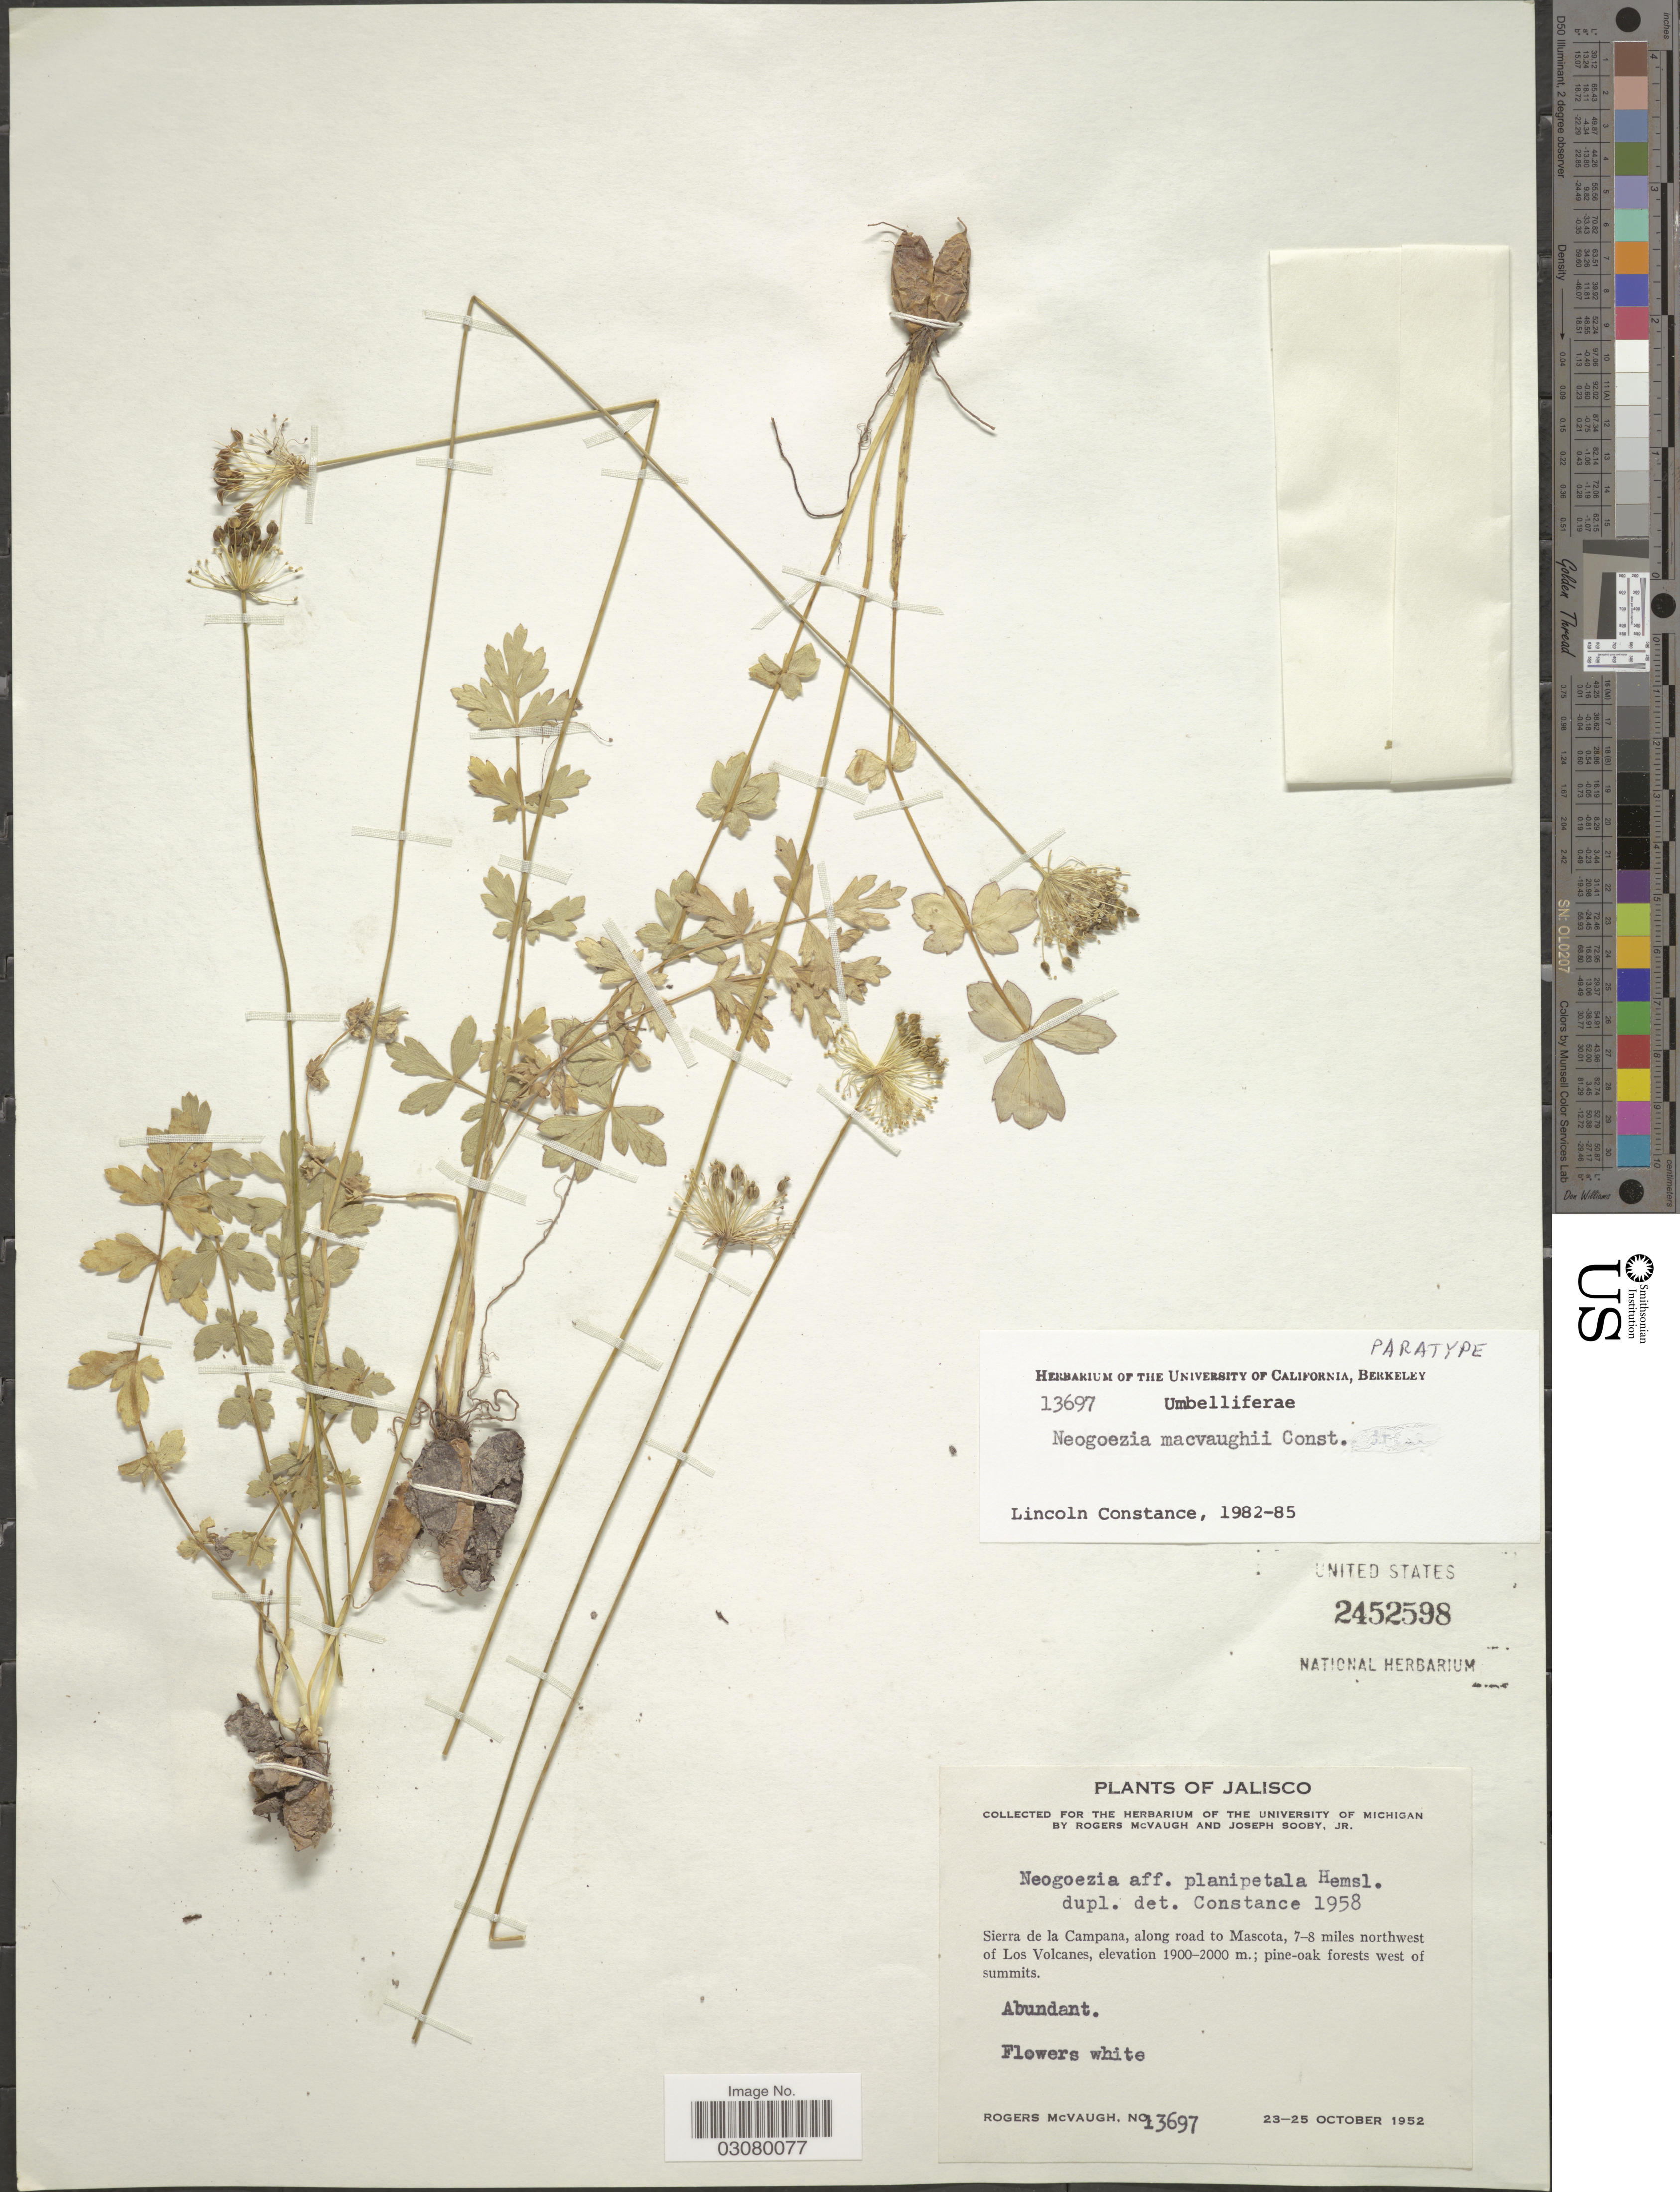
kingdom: Plantae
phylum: Tracheophyta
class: Magnoliopsida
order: Apiales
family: Apiaceae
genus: Neogoezia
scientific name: Neogoezia macvaughii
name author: Constance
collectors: R. McVaugh & J. Sooby Jr.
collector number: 13697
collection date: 1952-10-23/1952-10-25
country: Mexico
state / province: Jalisco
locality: Sierra de la Campana, along road to Mascota, 7-8 miles northwest of Los Volcanes.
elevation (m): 1900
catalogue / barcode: US 2452598